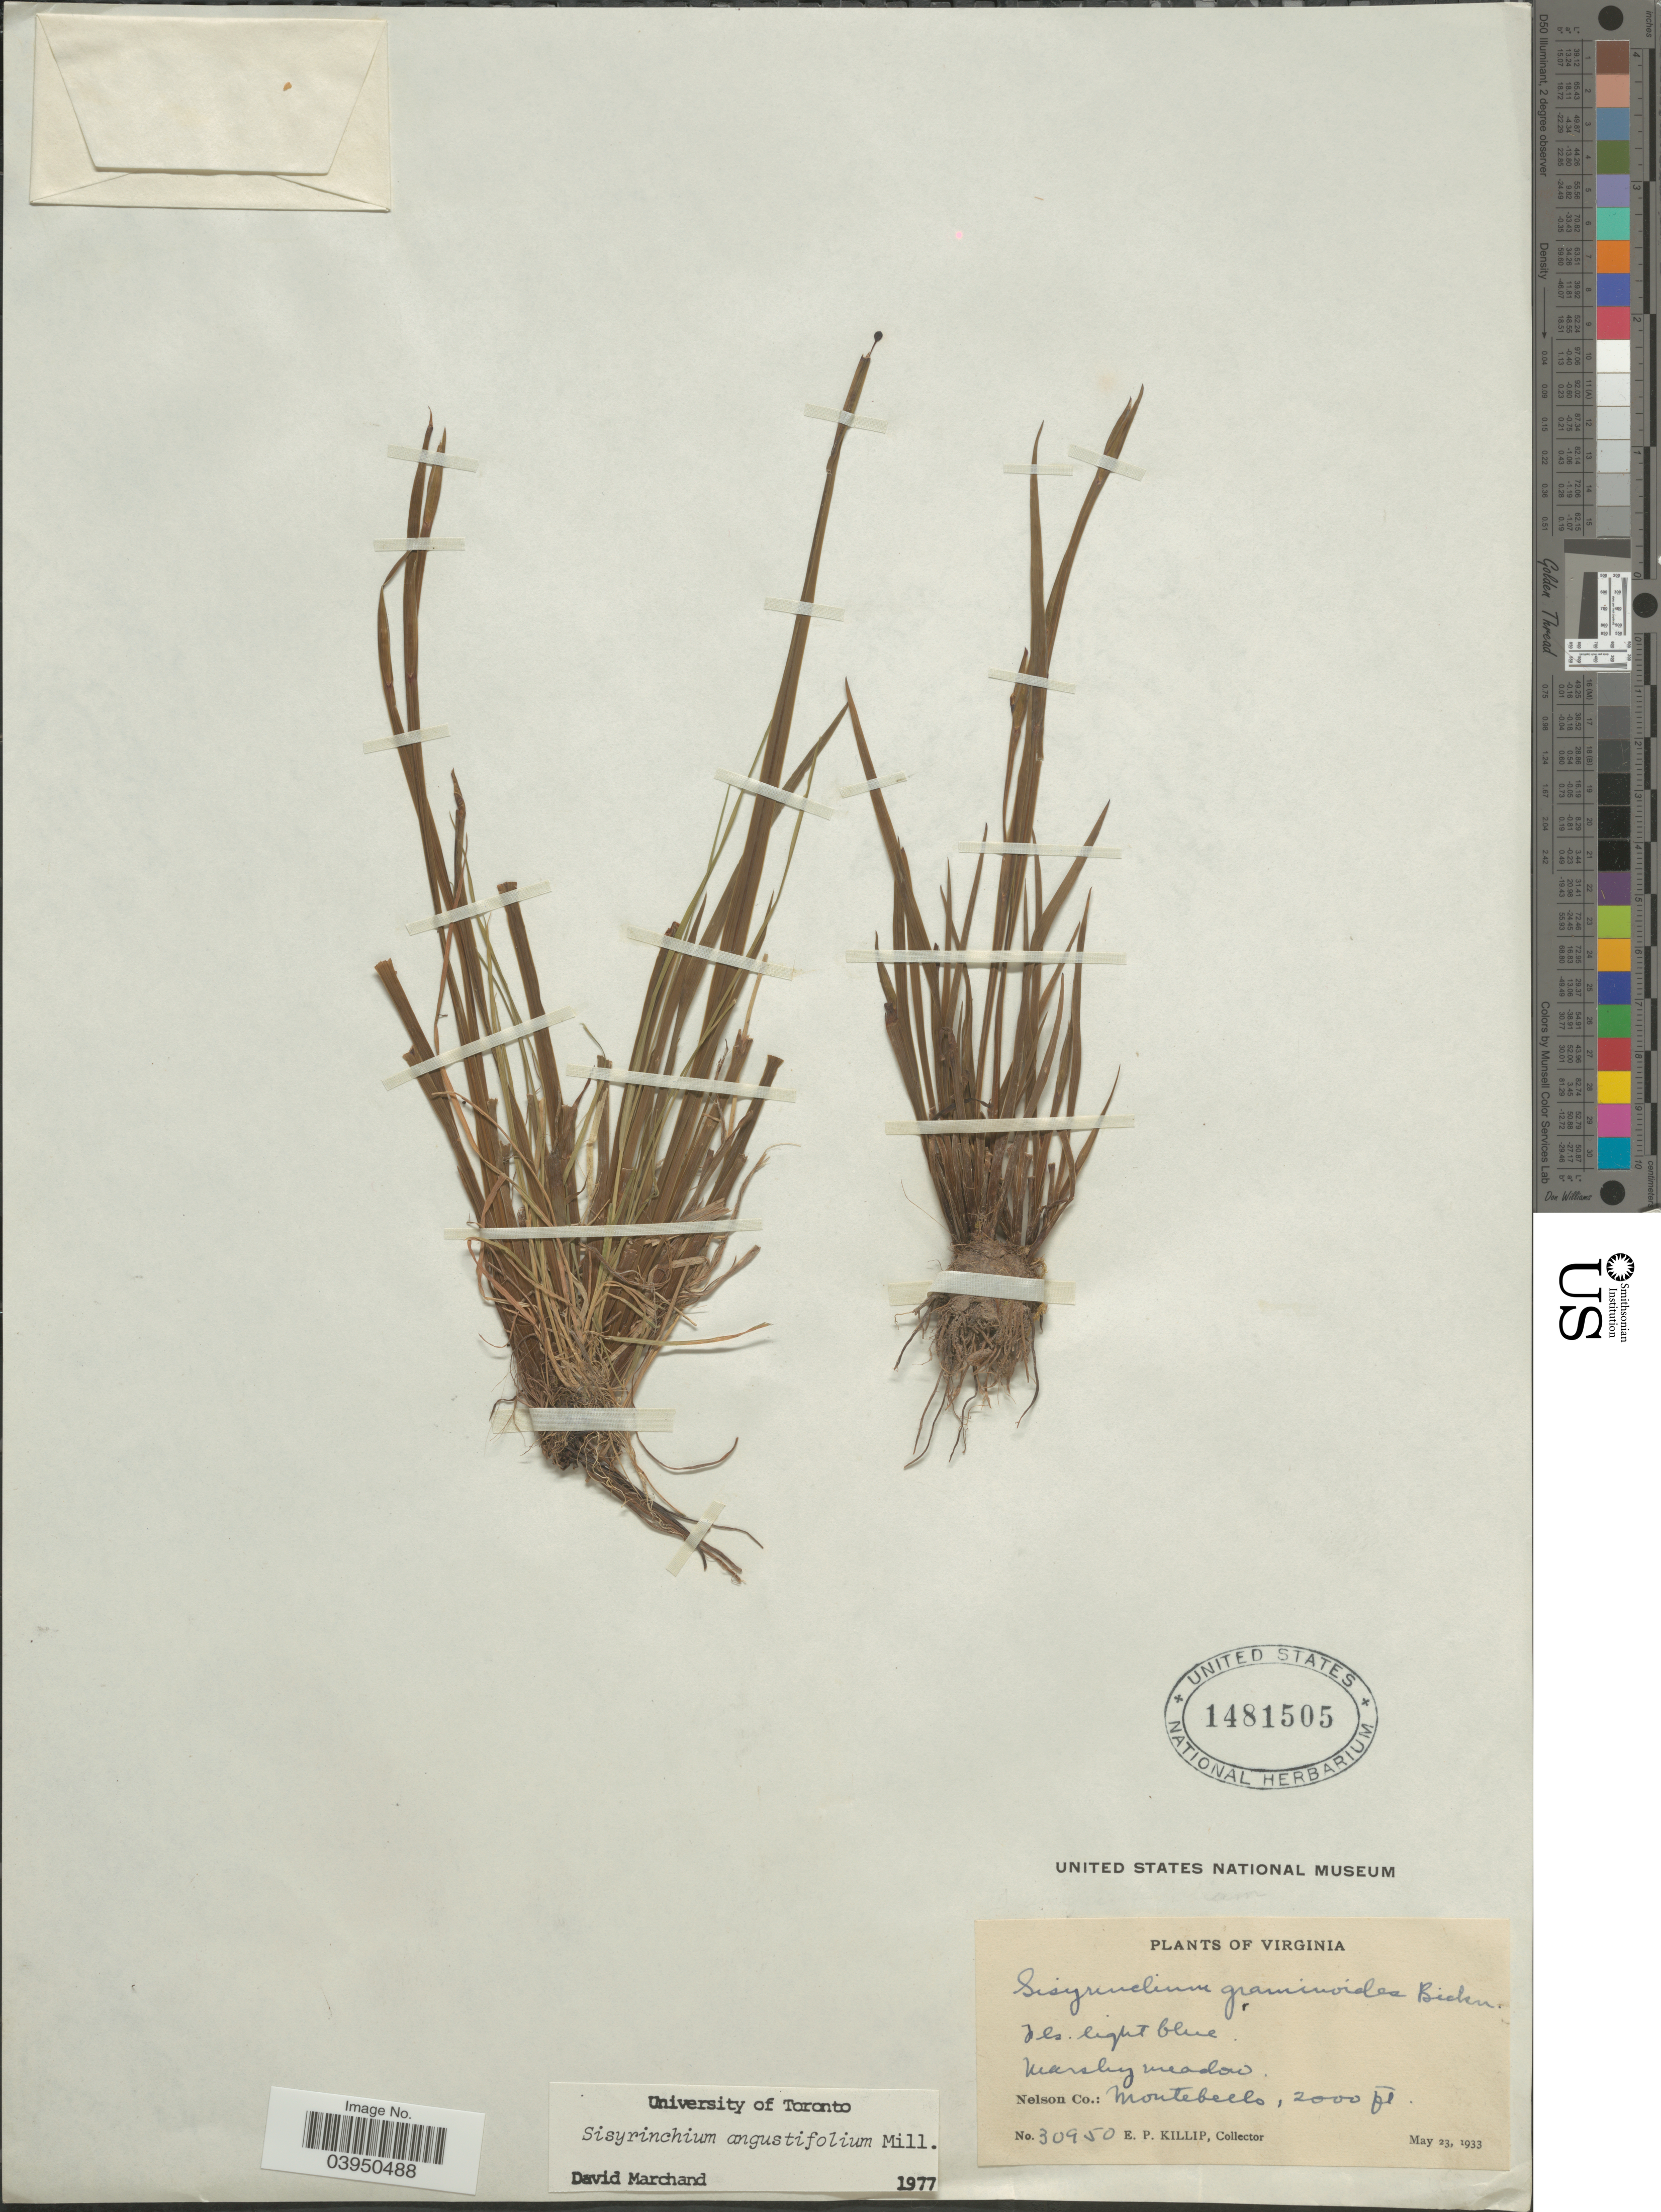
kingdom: Plantae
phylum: Tracheophyta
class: Liliopsida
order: Asparagales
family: Iridaceae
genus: Sisyrinchium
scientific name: Sisyrinchium angustifolium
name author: Mill.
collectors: E. P. Killip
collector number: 30950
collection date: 1933-05-23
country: United States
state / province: Virginia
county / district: Nelson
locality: Nelson Co.: Montebello.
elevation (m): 610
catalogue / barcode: US 1481505